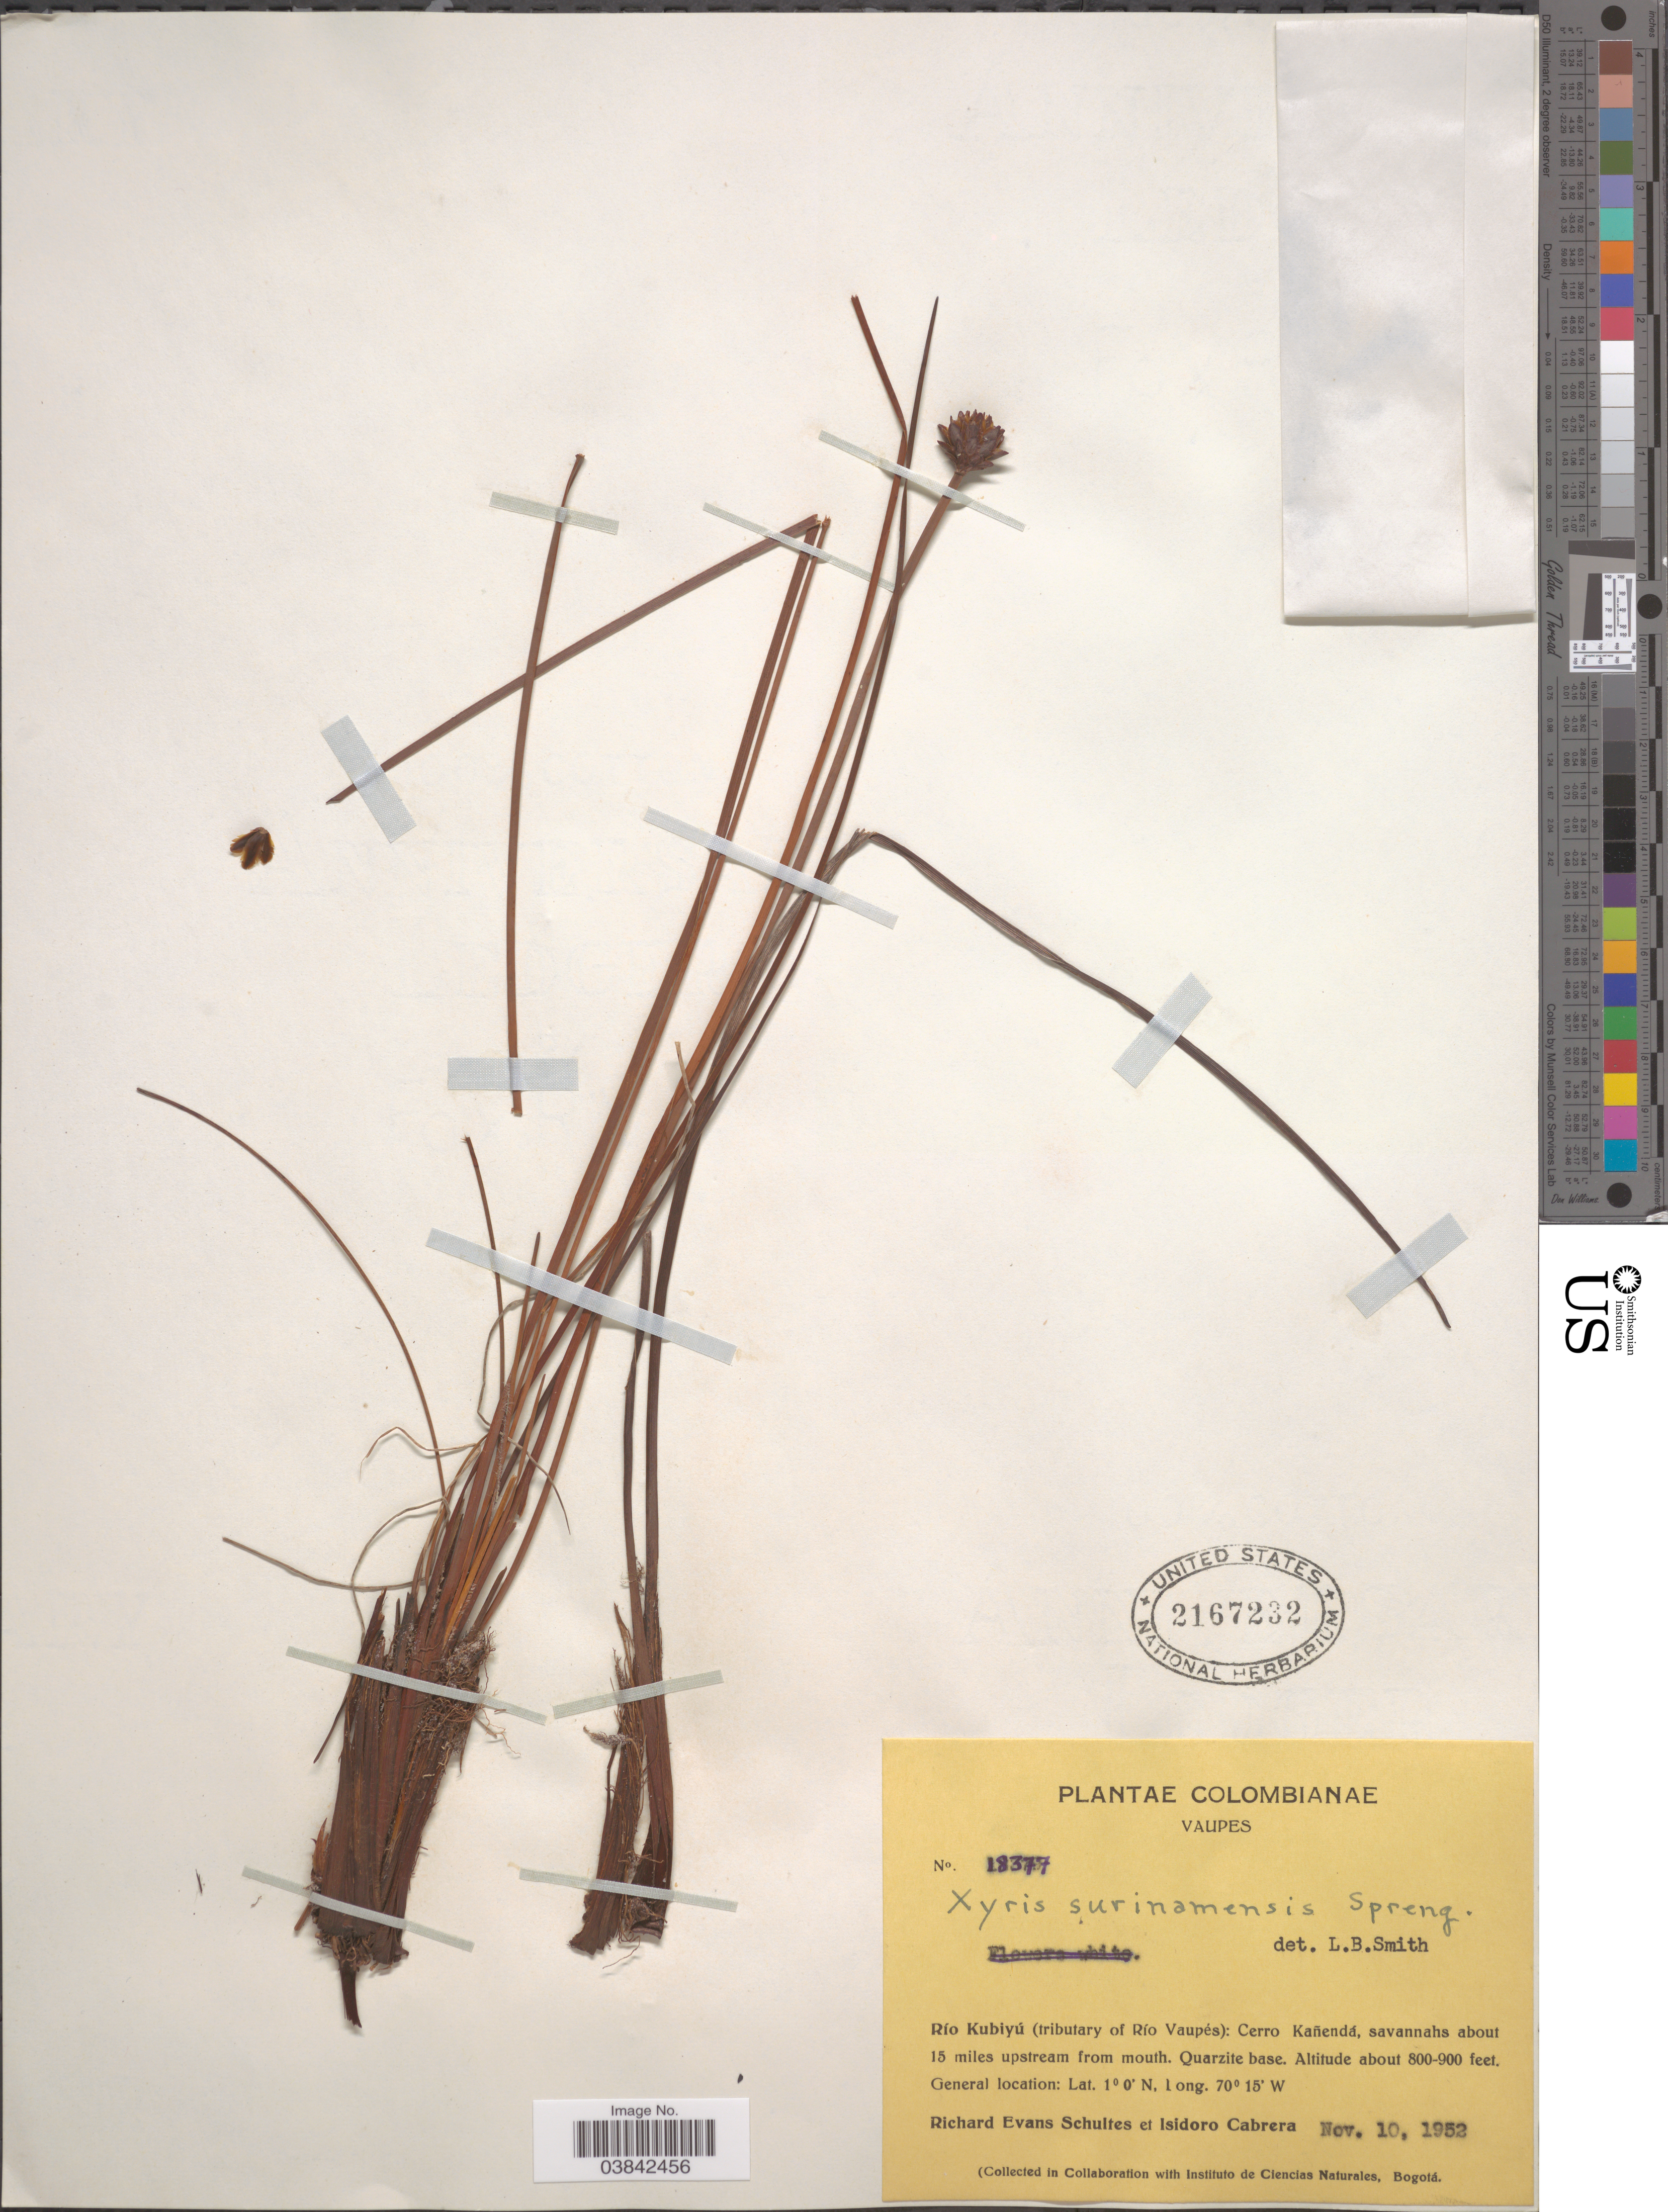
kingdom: Plantae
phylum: Tracheophyta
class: Liliopsida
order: Poales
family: Xyridaceae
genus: Xyris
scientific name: Xyris surinamensis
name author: A. Spreng.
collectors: R. E. Schultes & I. Cabrera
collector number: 18377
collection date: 1952-11-10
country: Colombia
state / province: Vaupés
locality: Río Kubiyú (tributary of Río Vaupés): Cerro Kañendá, savannahs about 15 miles upstream from mouth. Quarzite base.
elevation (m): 244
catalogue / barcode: US 2167232